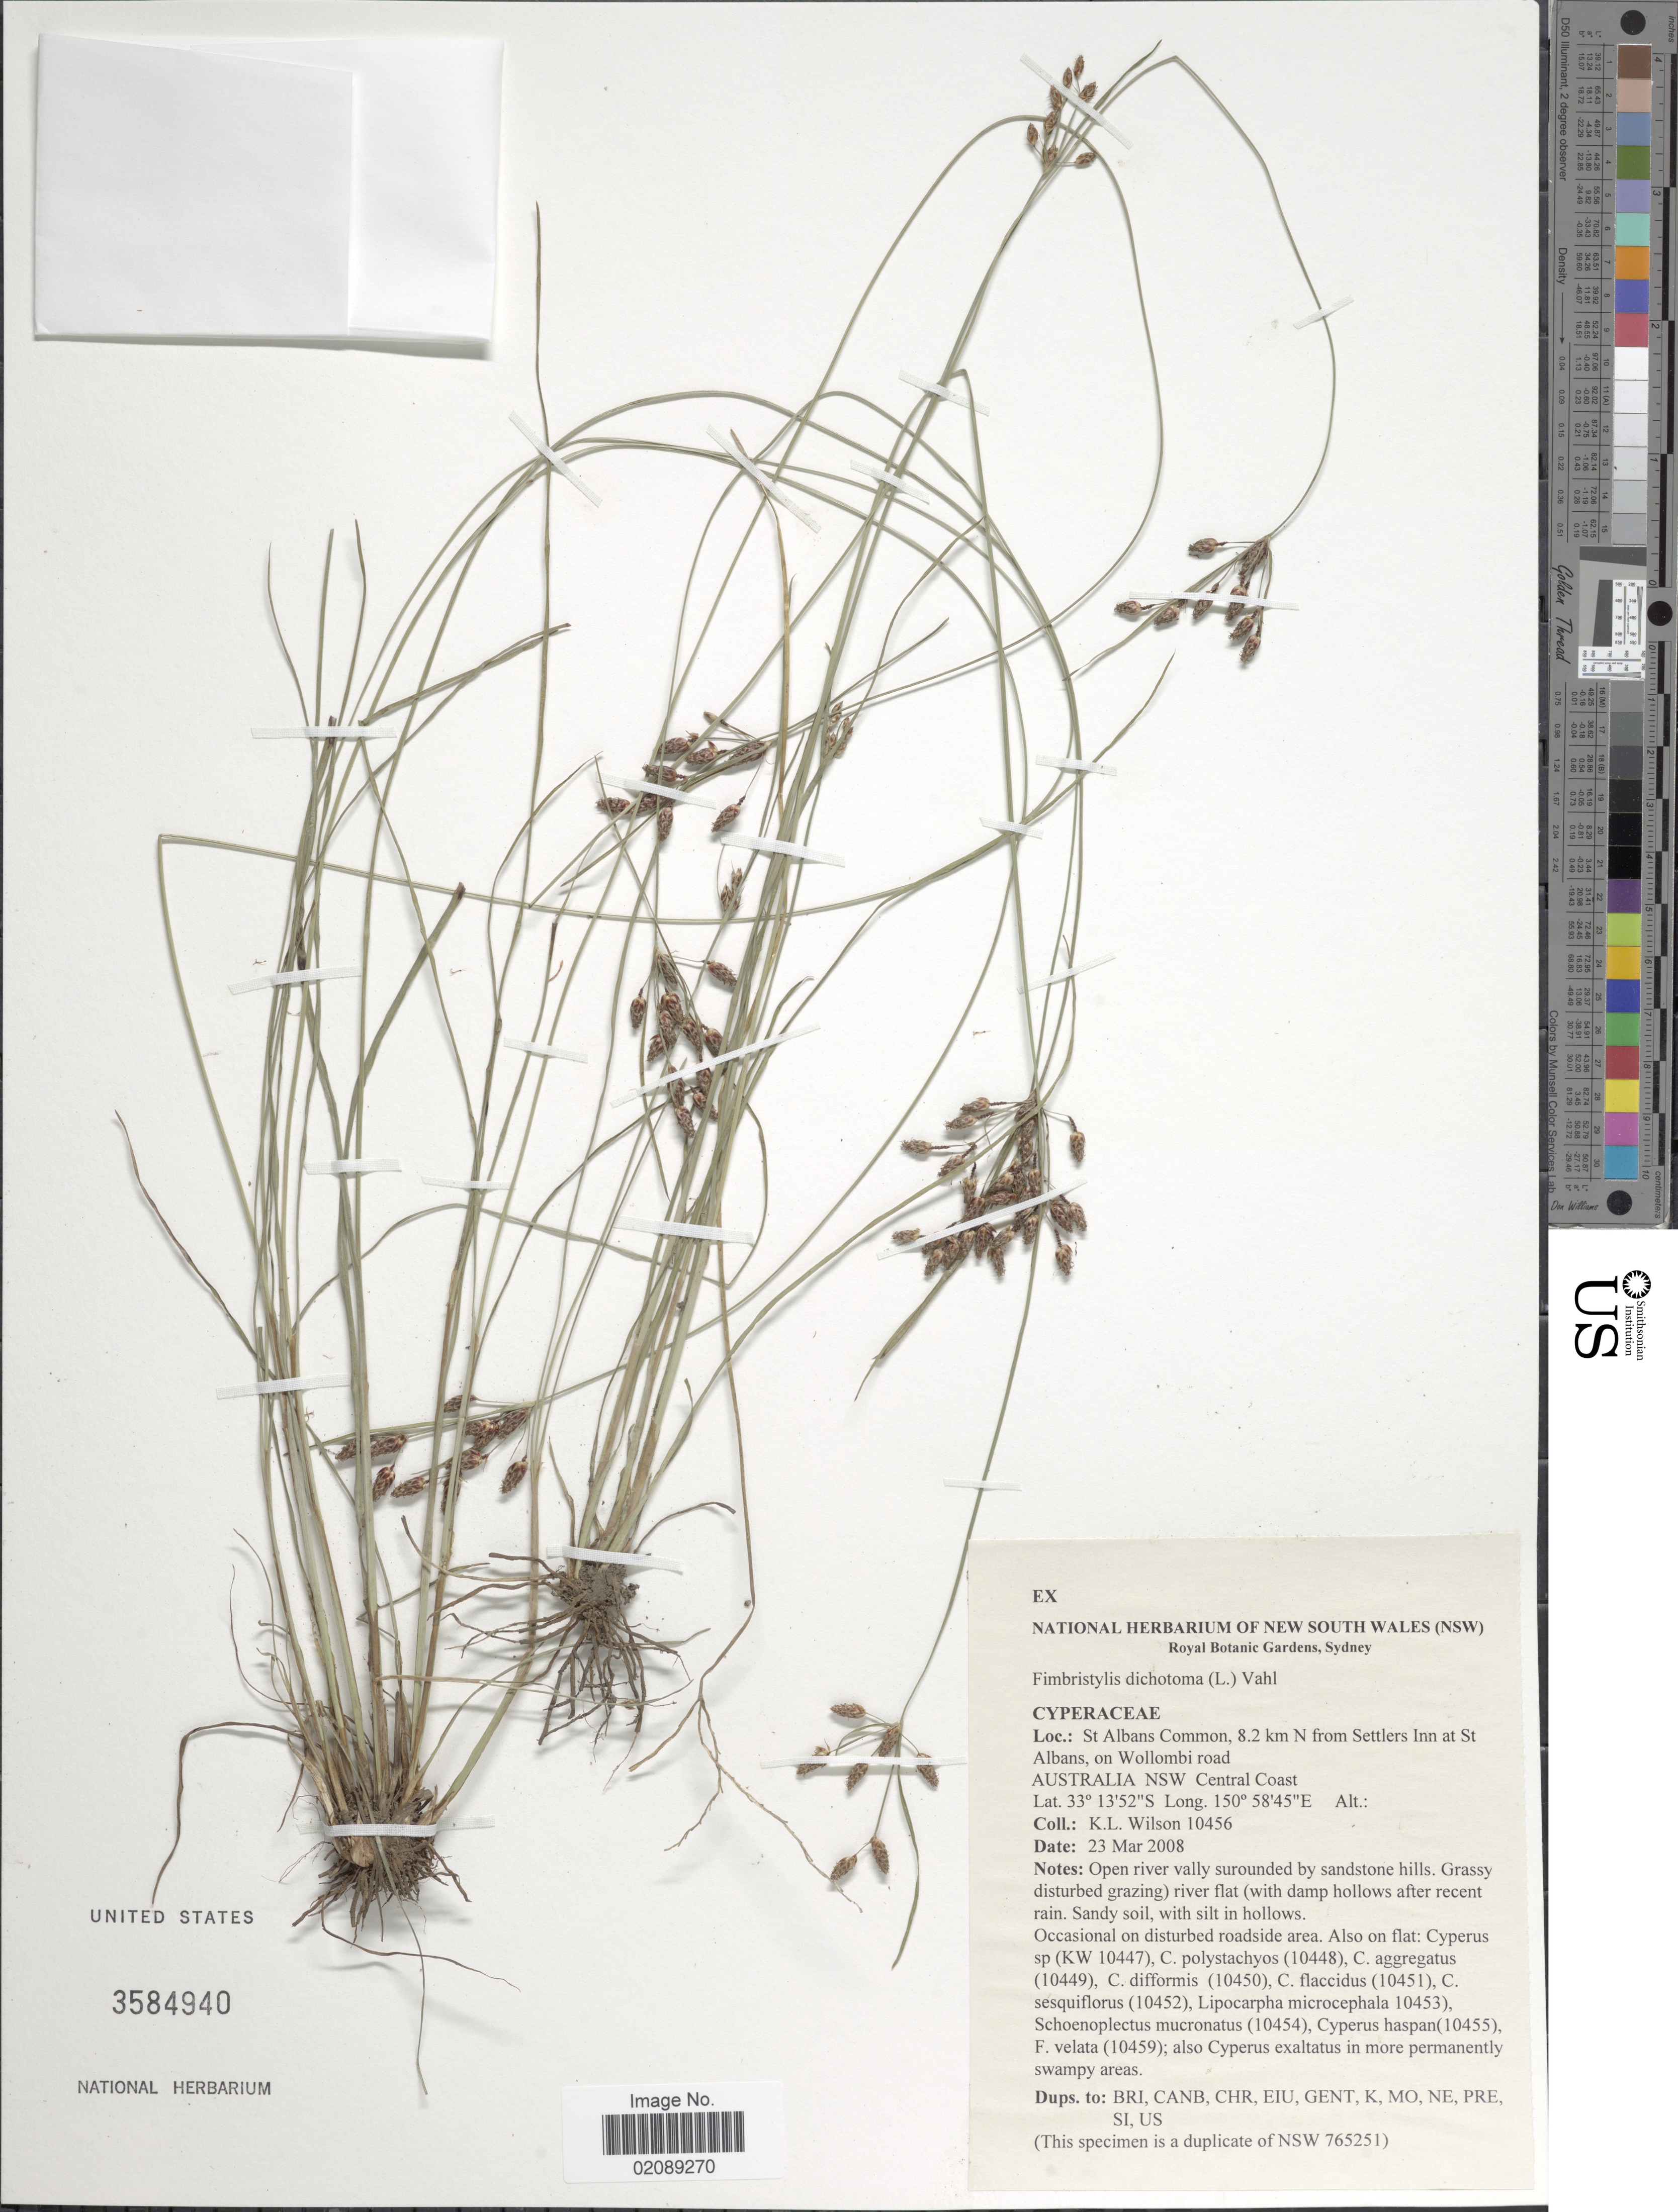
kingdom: Plantae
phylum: Tracheophyta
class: Liliopsida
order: Poales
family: Cyperaceae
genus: Fimbristylis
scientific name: Fimbristylis dichotoma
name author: (L.) Vahl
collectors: K. L. Wilson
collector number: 10456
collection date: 2008-08-23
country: Australia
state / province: New South Wales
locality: St Albans Common, 8.2 km N from Settlers Inn at St Albans, on Wollombi road. Central Coast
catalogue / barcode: US 3584940